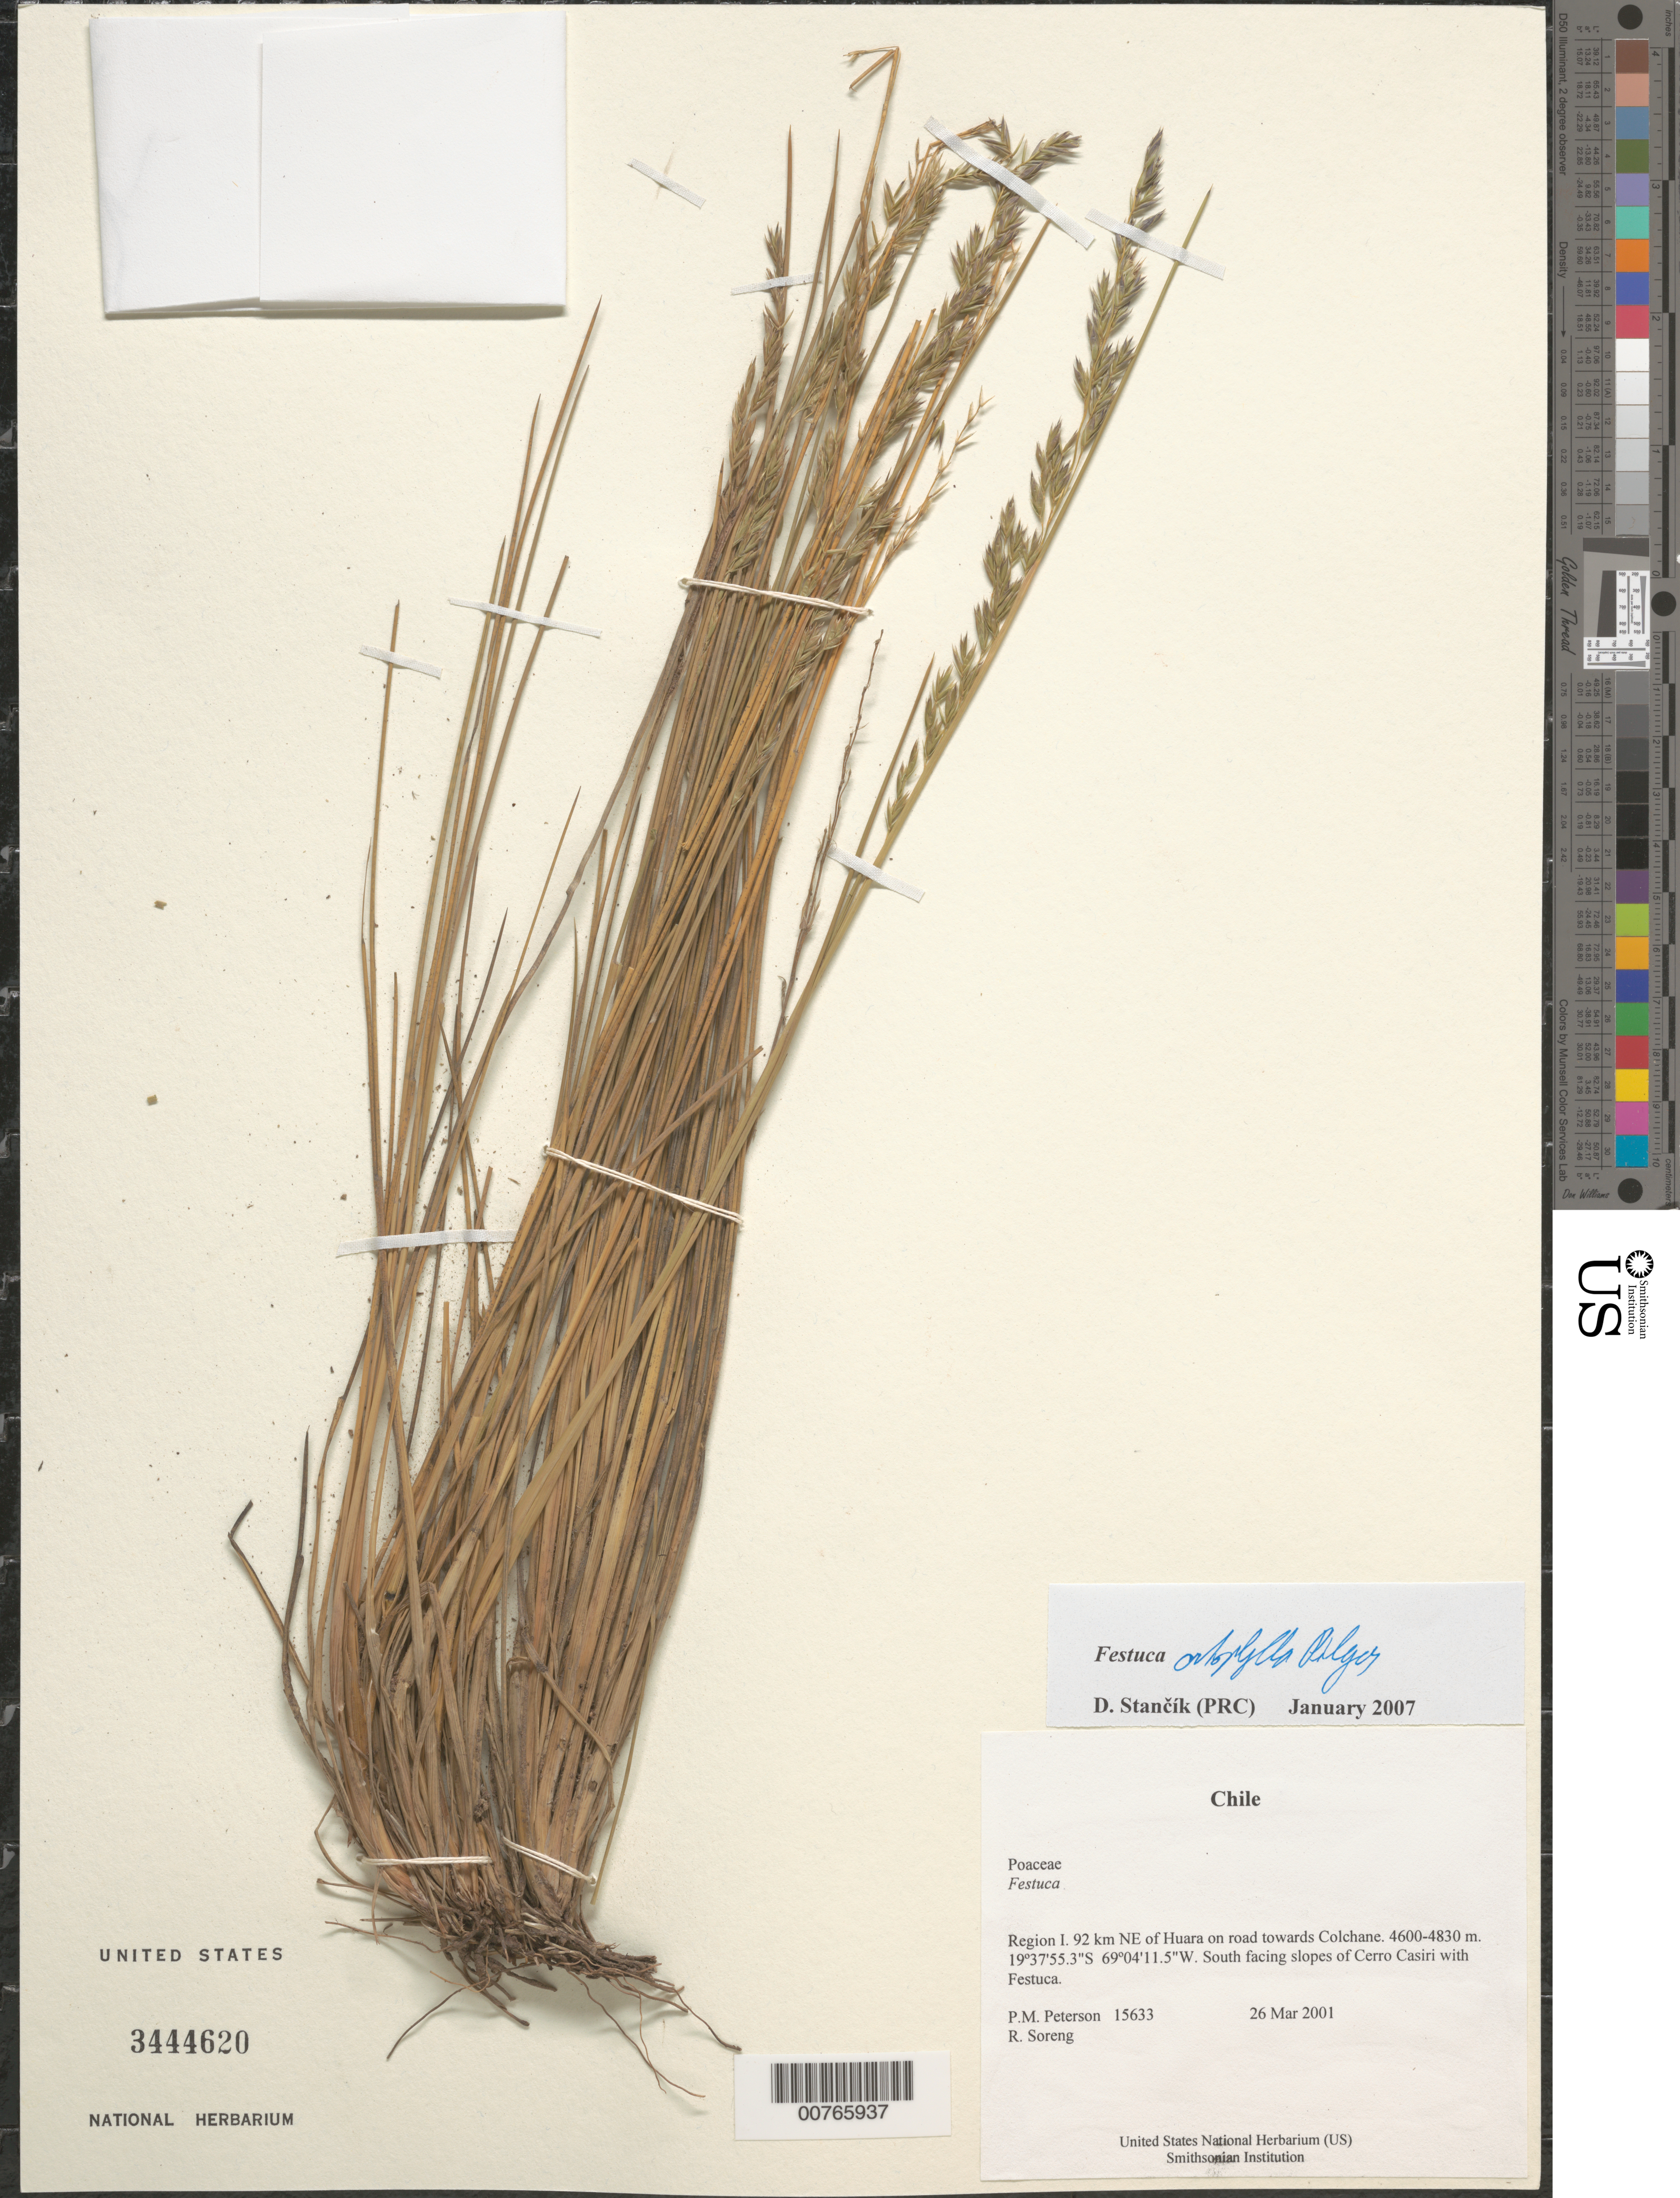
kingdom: Plantae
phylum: Tracheophyta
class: Liliopsida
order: Poales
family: Poaceae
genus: Festuca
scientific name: Festuca orthophylla var. boliviana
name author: Pilg.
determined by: Stancik, D.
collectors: P. M. Peterson & R. J. Soreng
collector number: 15633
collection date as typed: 26 Mar 2001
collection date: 2001-03-26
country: Chile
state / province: Tarapacá (I)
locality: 92 km NE of Huara on road towards Colchane.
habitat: South facing slopes of Cerro Casiri with Festuca.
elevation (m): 4600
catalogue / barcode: US 3444620